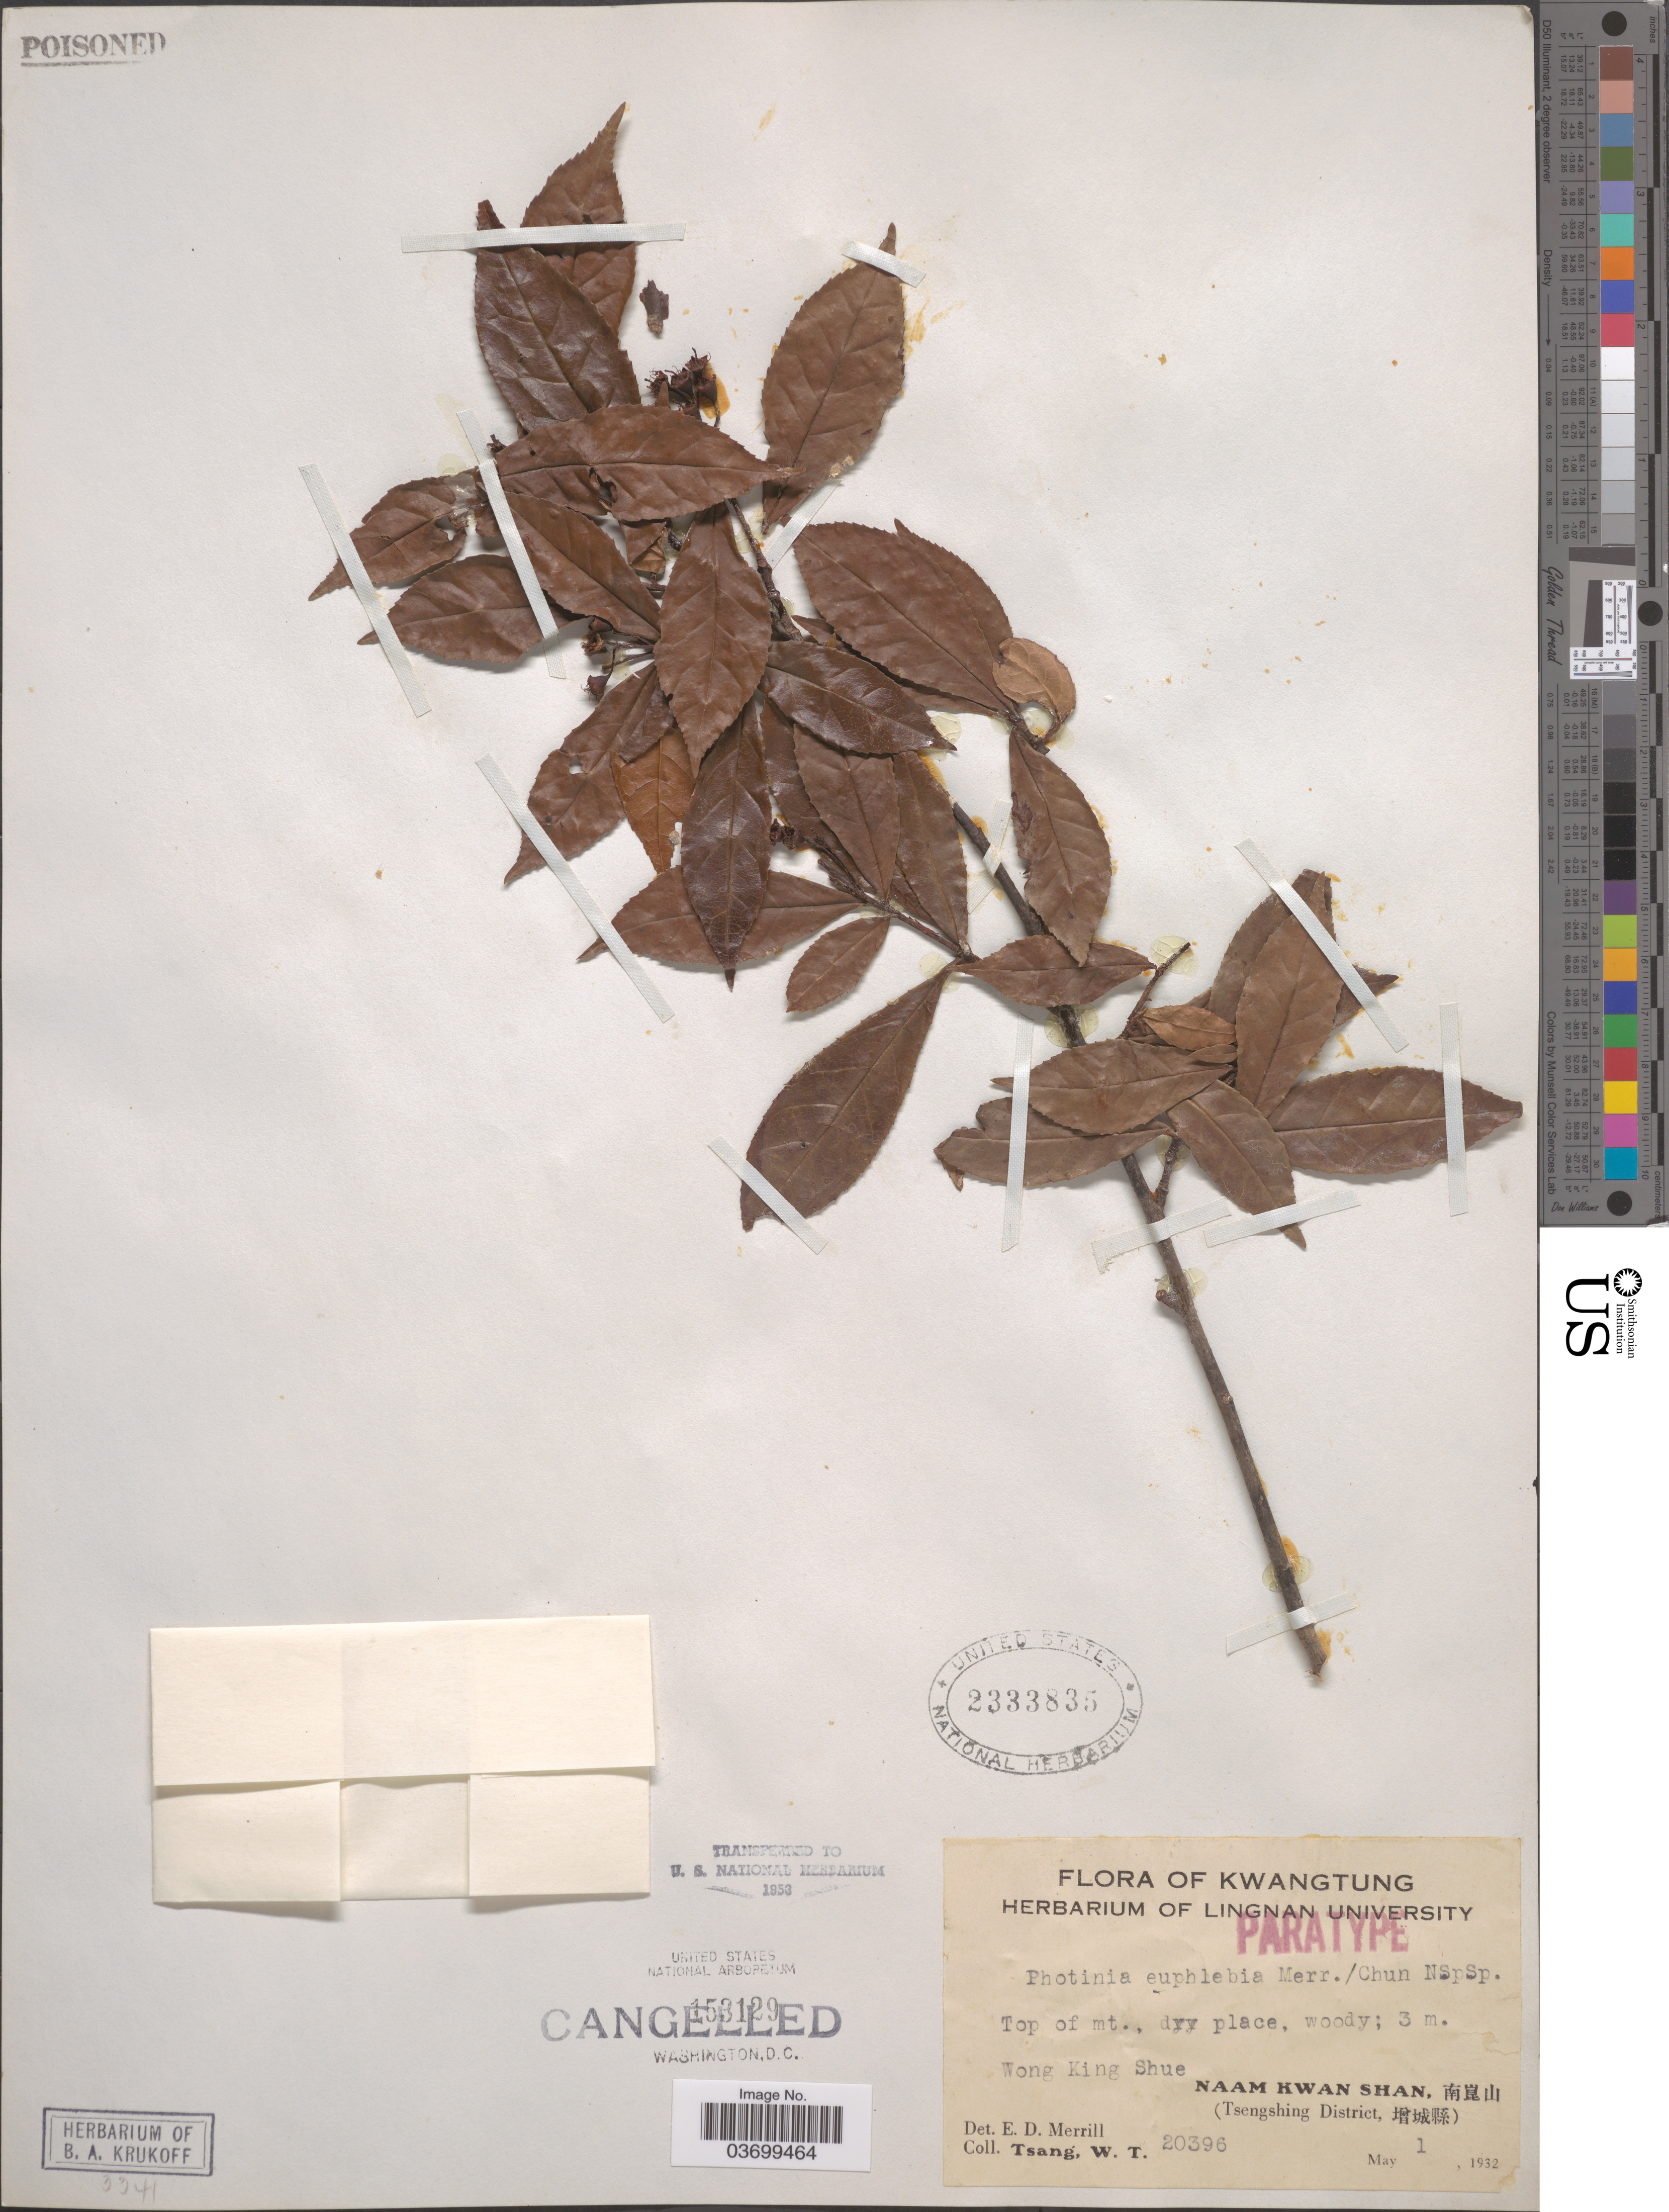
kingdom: Plantae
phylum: Tracheophyta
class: Magnoliopsida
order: Rosales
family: Rosaceae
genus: Photinia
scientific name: Photinia euphlebia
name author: Merr. & Chun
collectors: W. T. Tsang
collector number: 20396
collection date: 1932-05-01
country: China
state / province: Guangdong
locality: Kwangtung. Wong King Shue. Naam Kwan Shan, X. (Tsengshing District, X).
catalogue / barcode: US 2333835